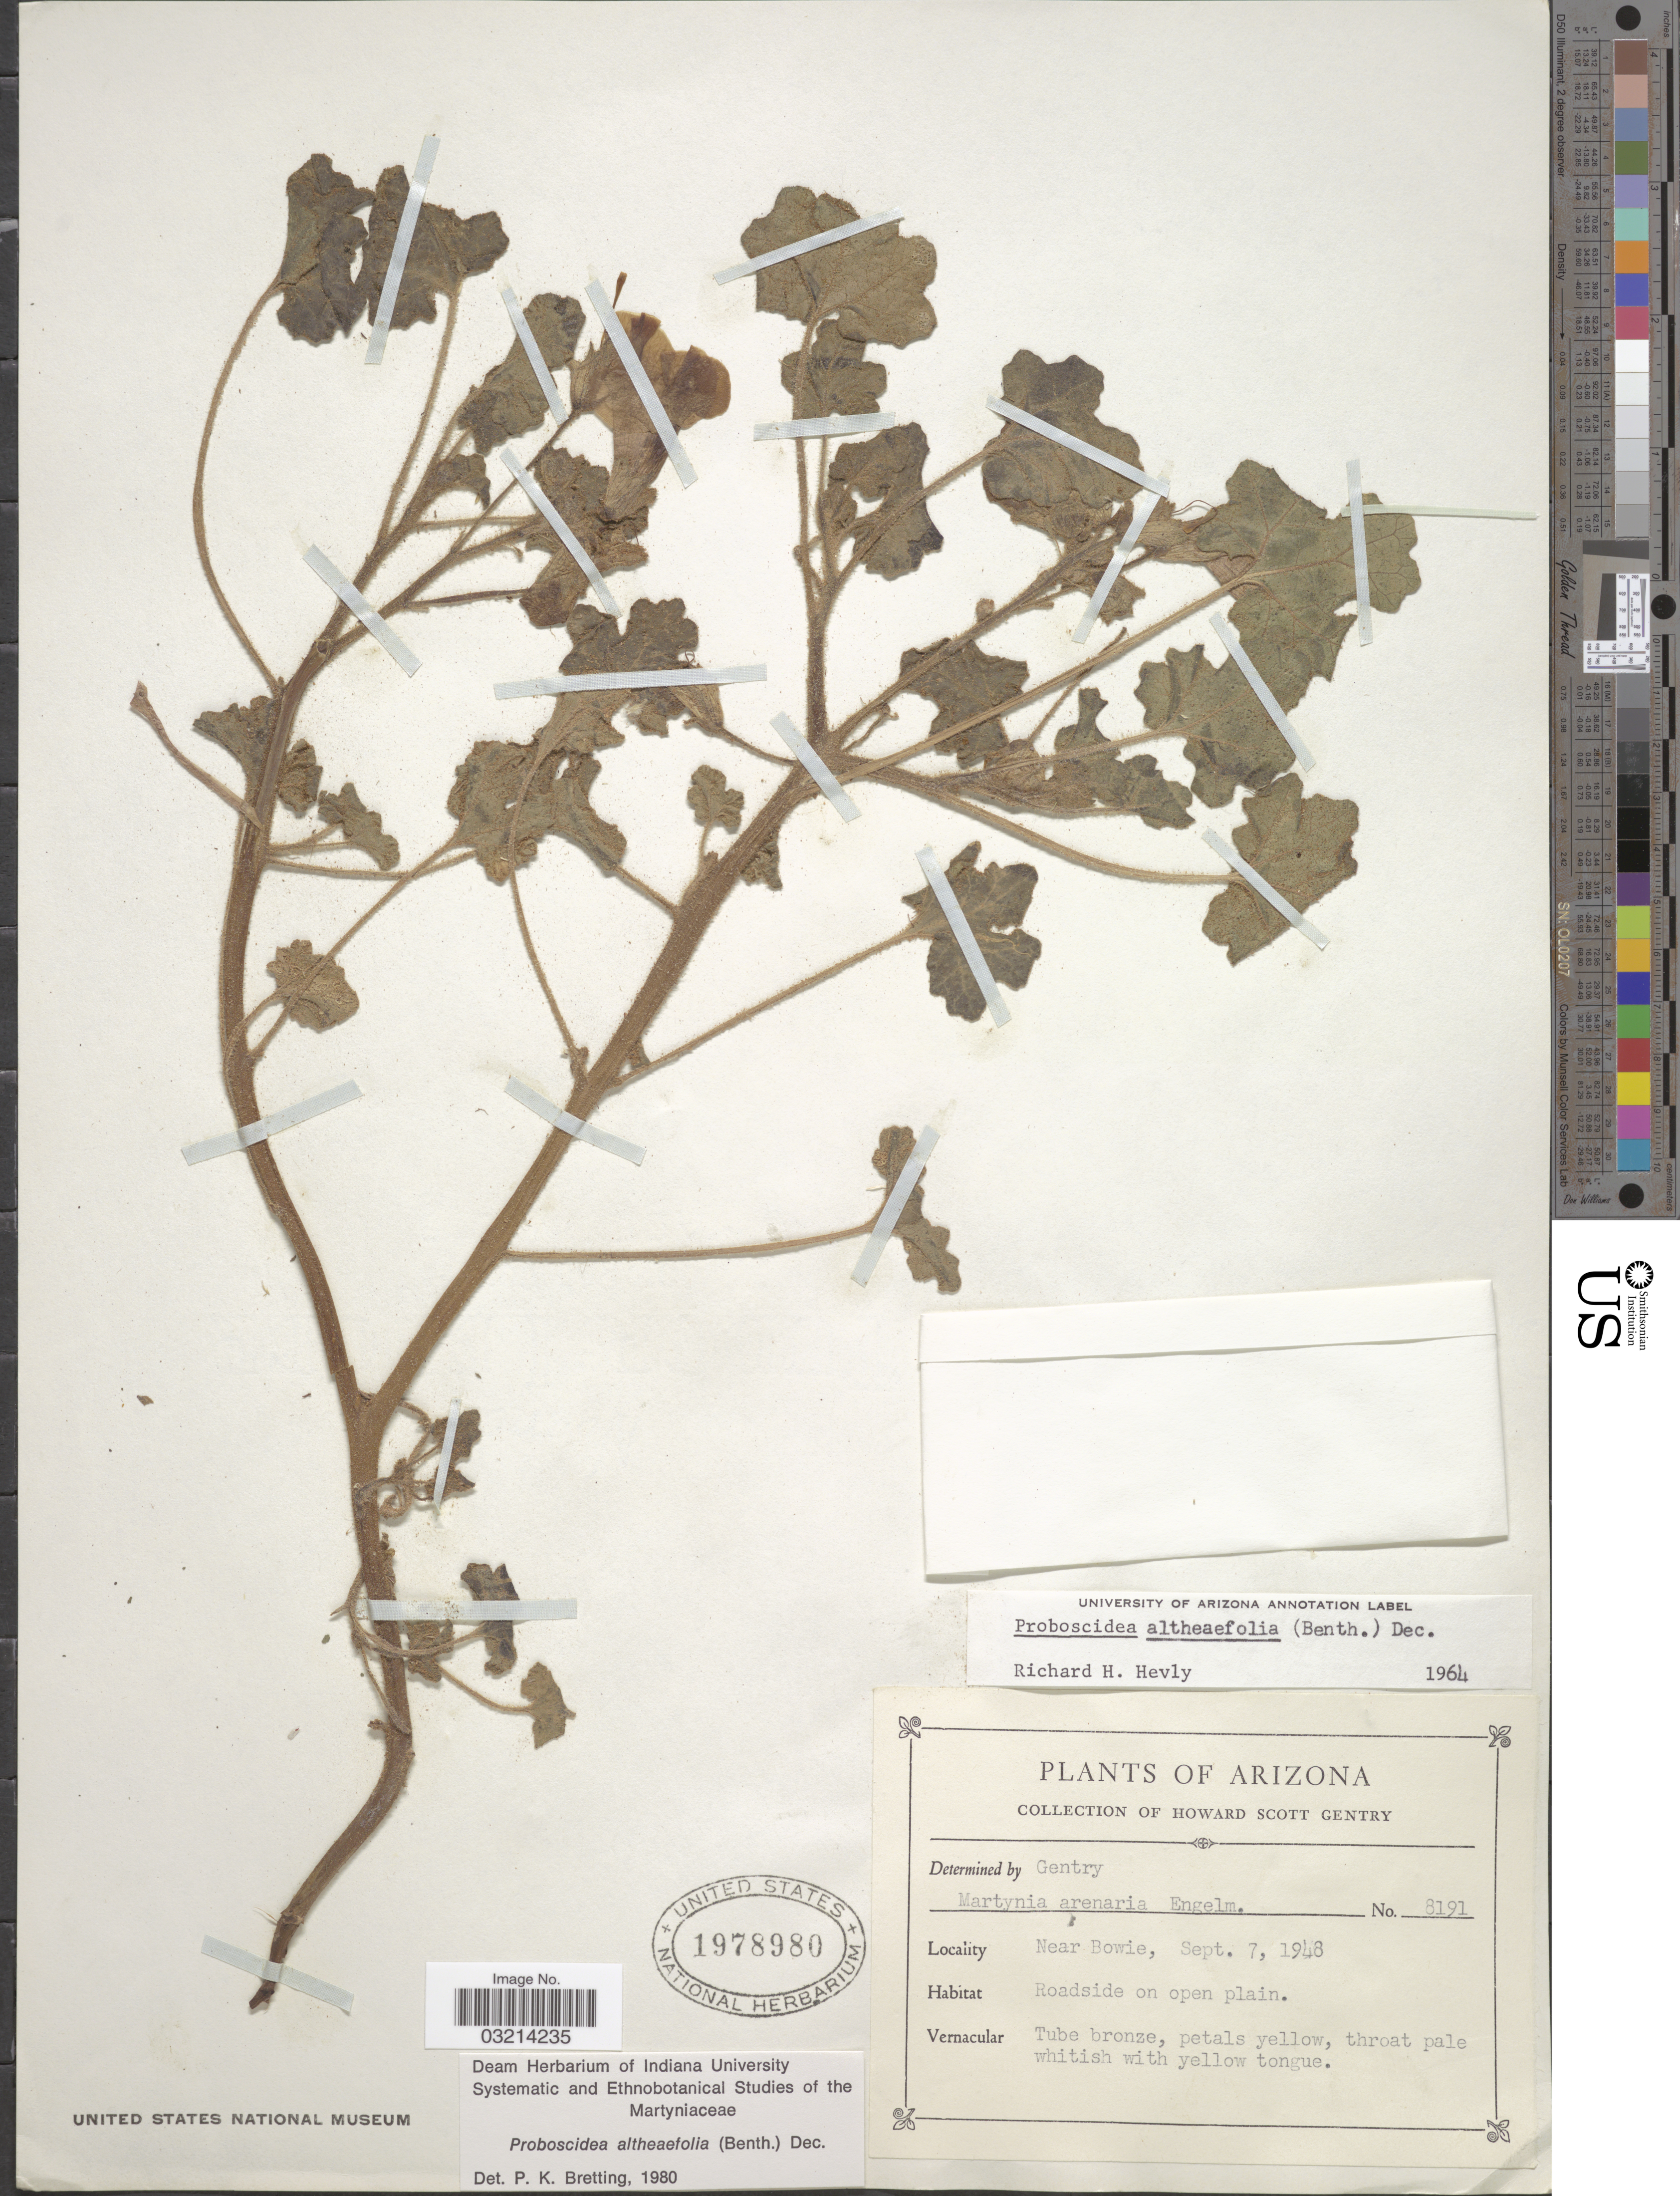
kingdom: Plantae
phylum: Tracheophyta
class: Magnoliopsida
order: Lamiales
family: Martyniaceae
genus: Proboscidea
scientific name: Proboscidea althaeifolia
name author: (Benth.) Decne.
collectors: H. S. Gentry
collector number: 8191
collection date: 1948-09-07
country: United States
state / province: Arizona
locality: Near Bowie. Roadside on open plain.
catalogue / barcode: US 1978980